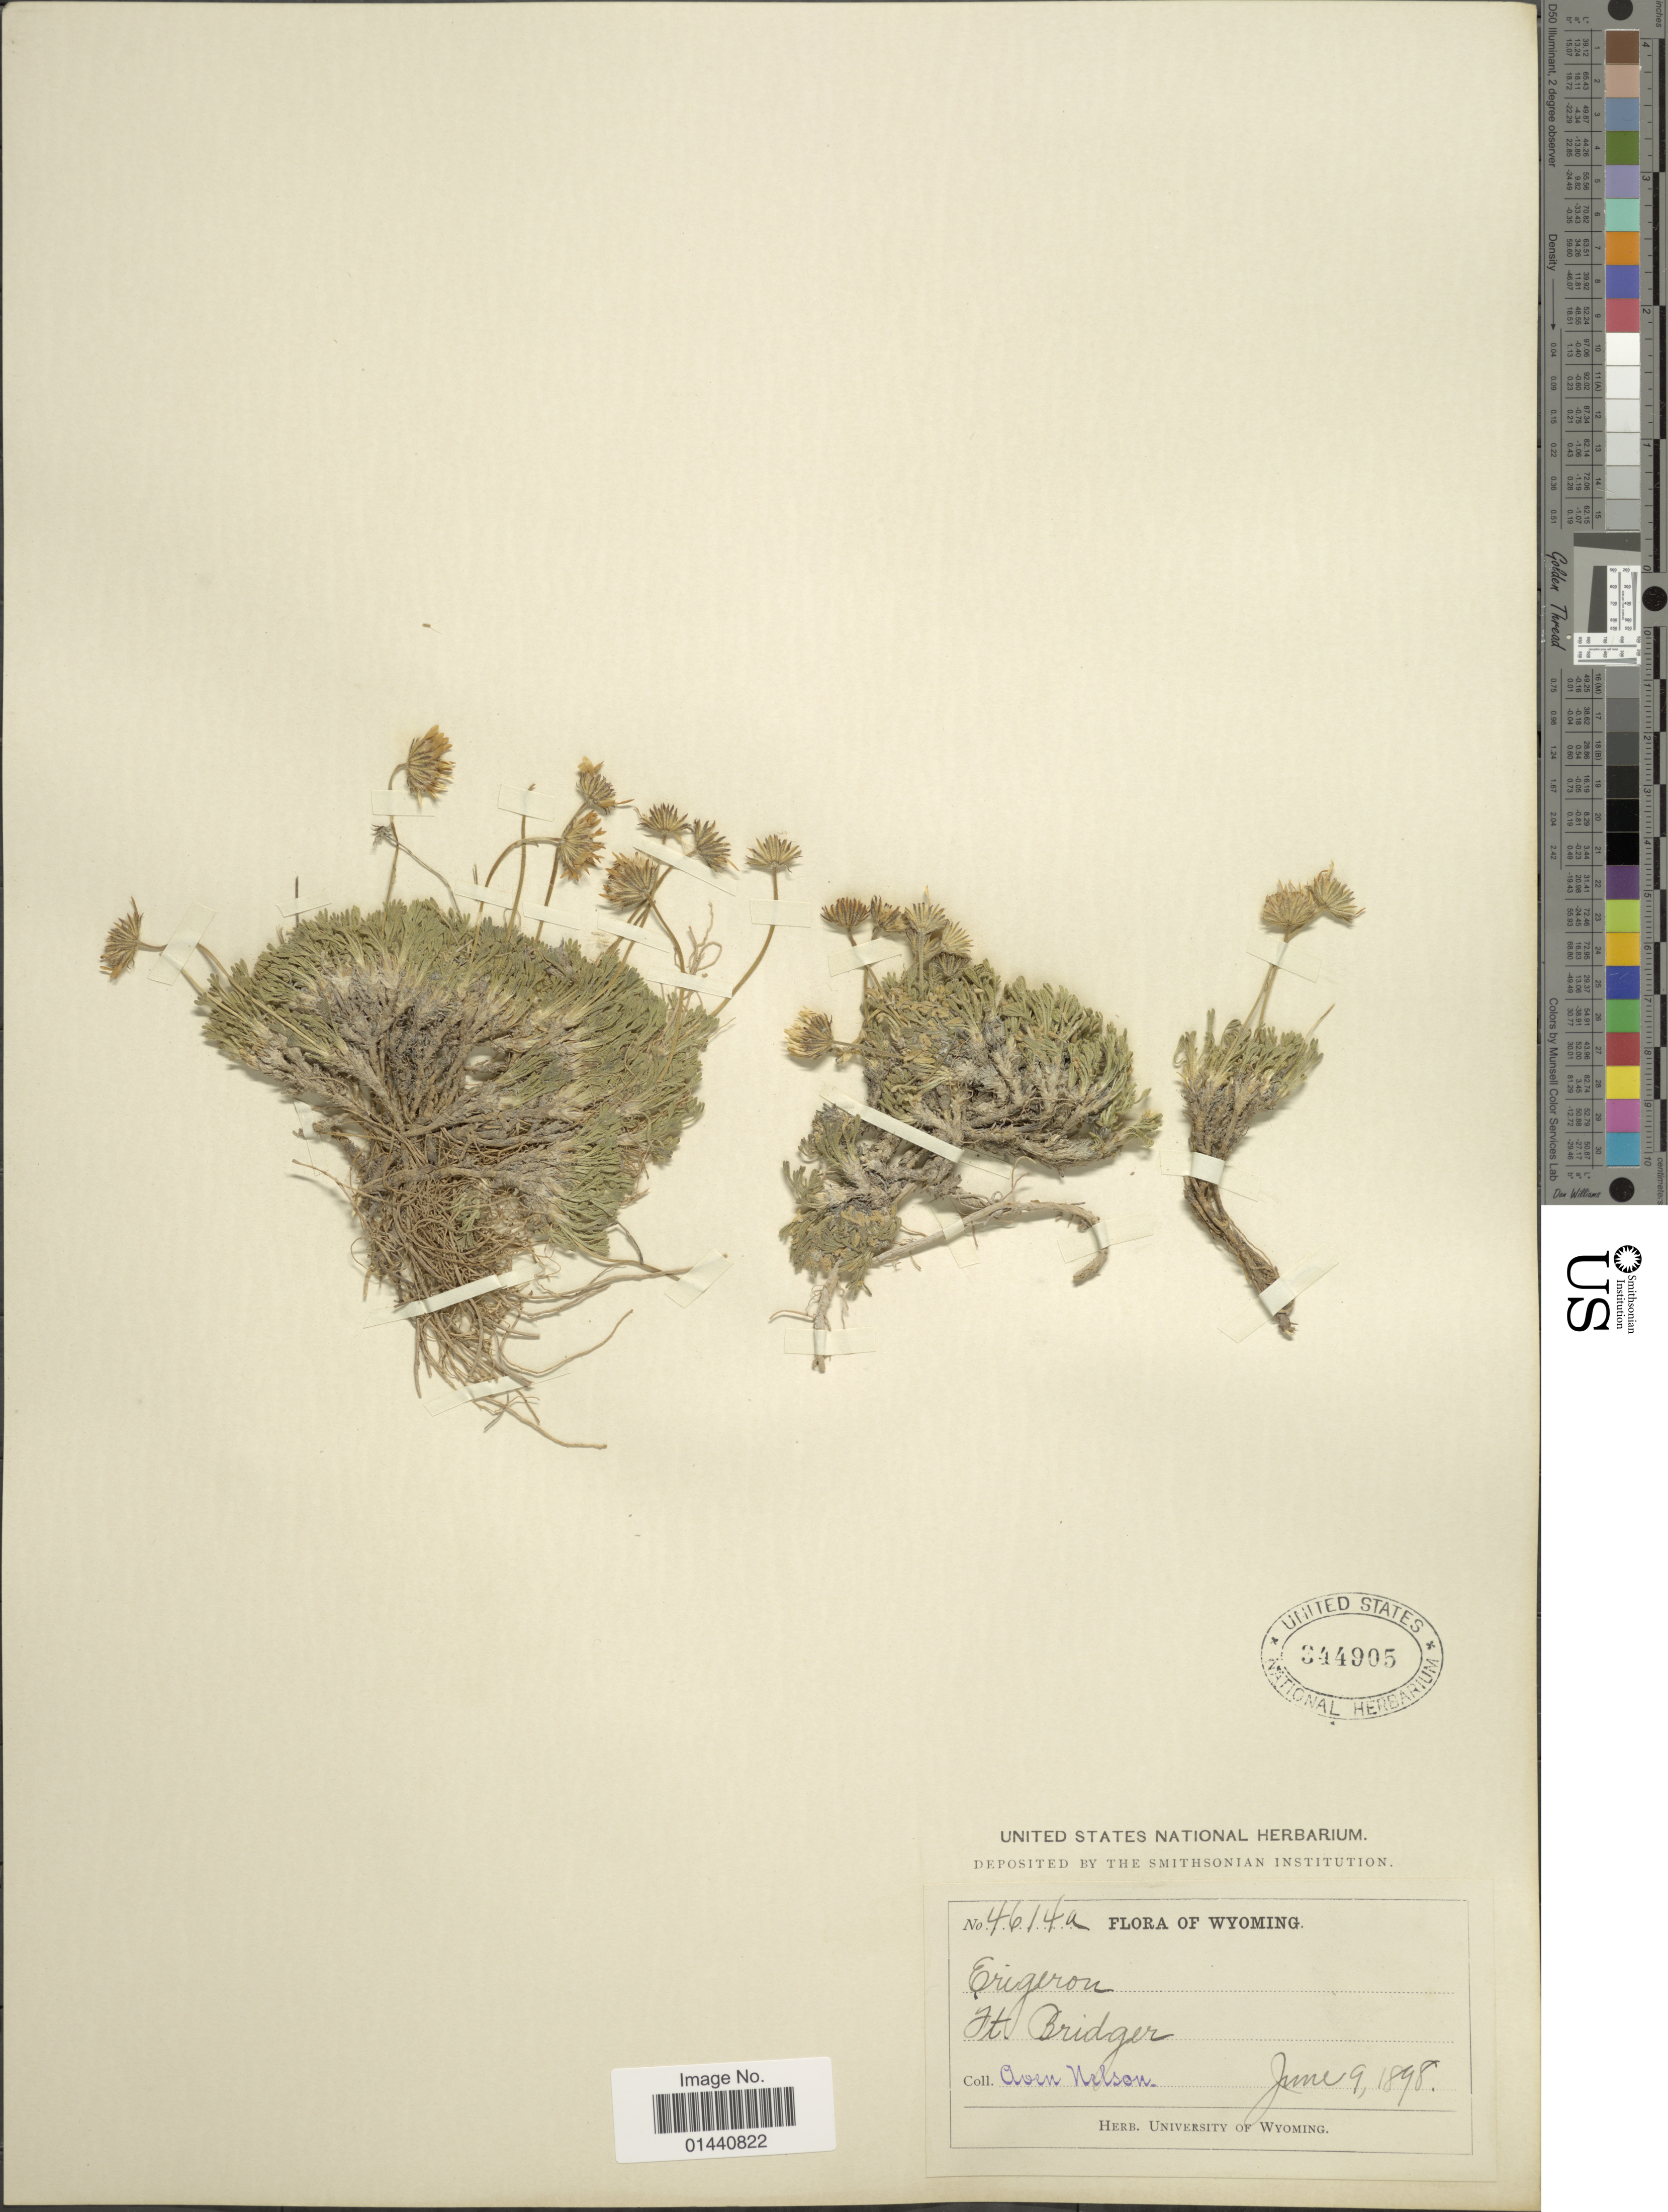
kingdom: Plantae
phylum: Tracheophyta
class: Magnoliopsida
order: Asterales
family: Asteraceae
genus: Erigeron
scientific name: Erigeron trifidus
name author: Hook.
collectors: A. Nelson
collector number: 4616a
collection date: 1898-06-09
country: United States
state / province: Wyoming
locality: Ft. Bridger.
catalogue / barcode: US 344905